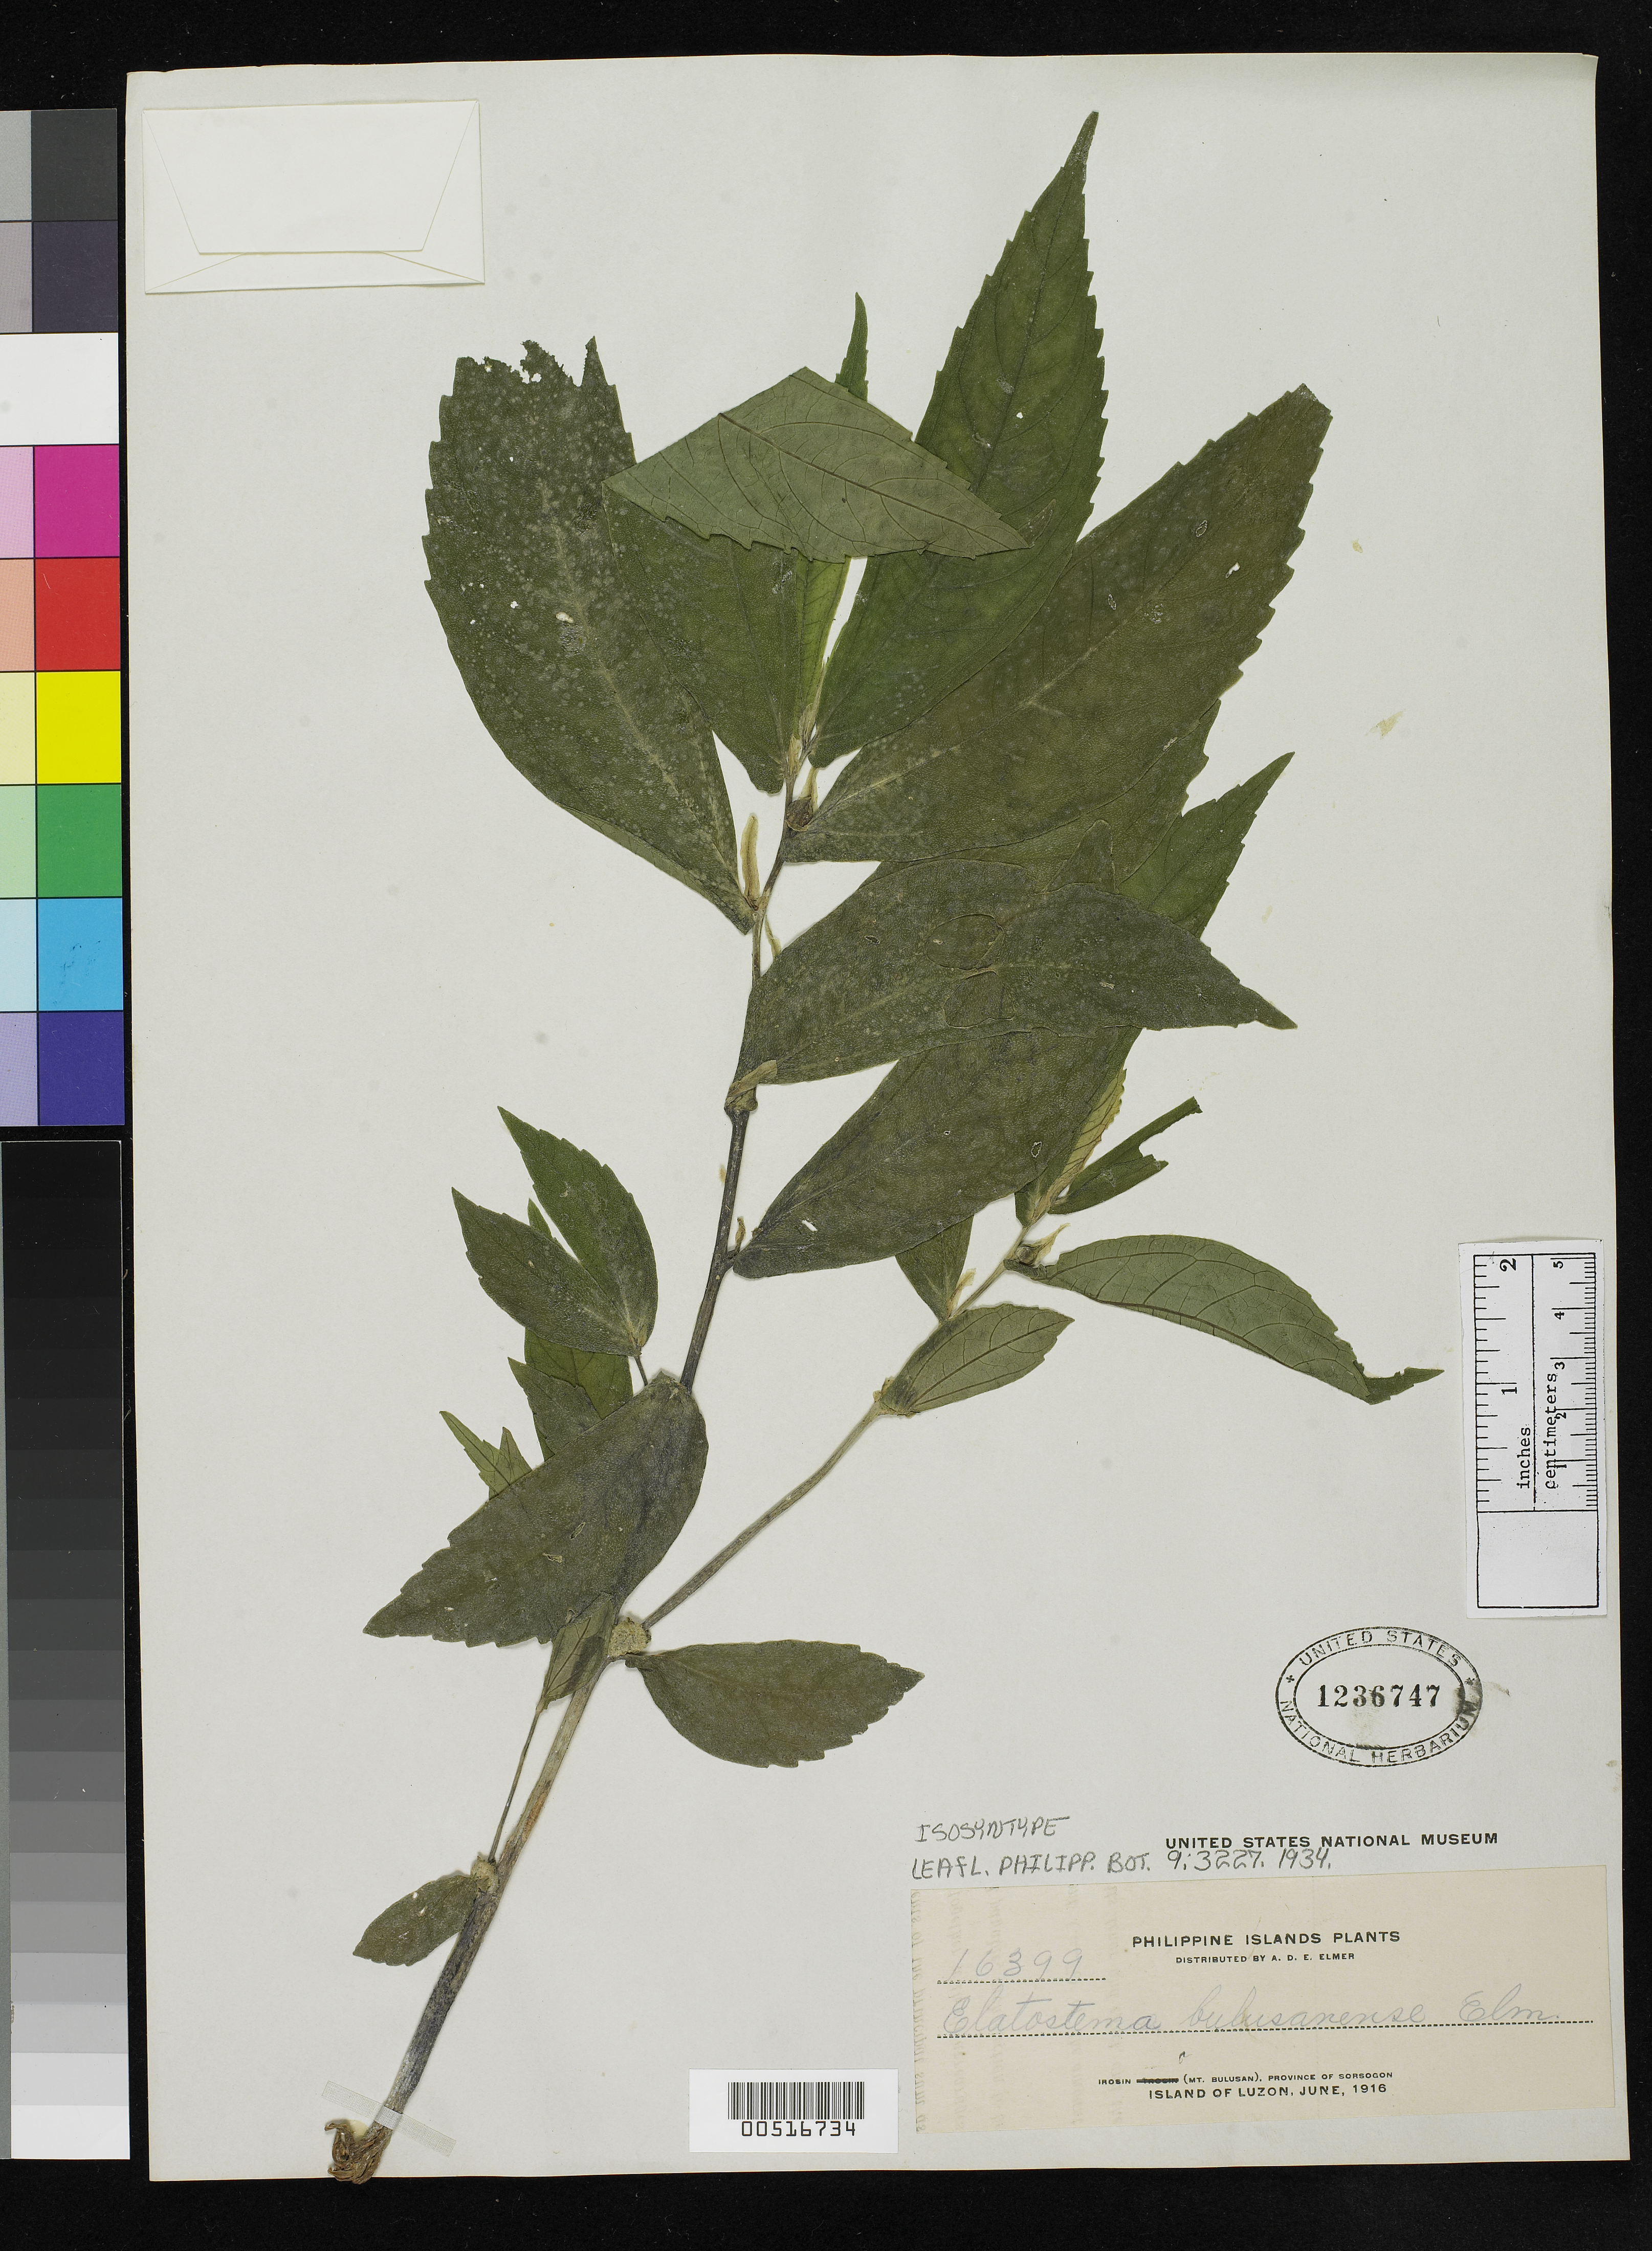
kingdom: Plantae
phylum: Tracheophyta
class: Magnoliopsida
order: Rosales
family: Urticaceae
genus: Elatostema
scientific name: Elatostema bulusanense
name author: Elmer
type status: Isosyntype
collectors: A. D. E. Elmer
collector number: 16399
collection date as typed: Jun 1916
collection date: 1916-06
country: Philippines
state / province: Bicol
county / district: Sorsogon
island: Luzon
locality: Irosin (Mt. Bulusan).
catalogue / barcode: US 1236747